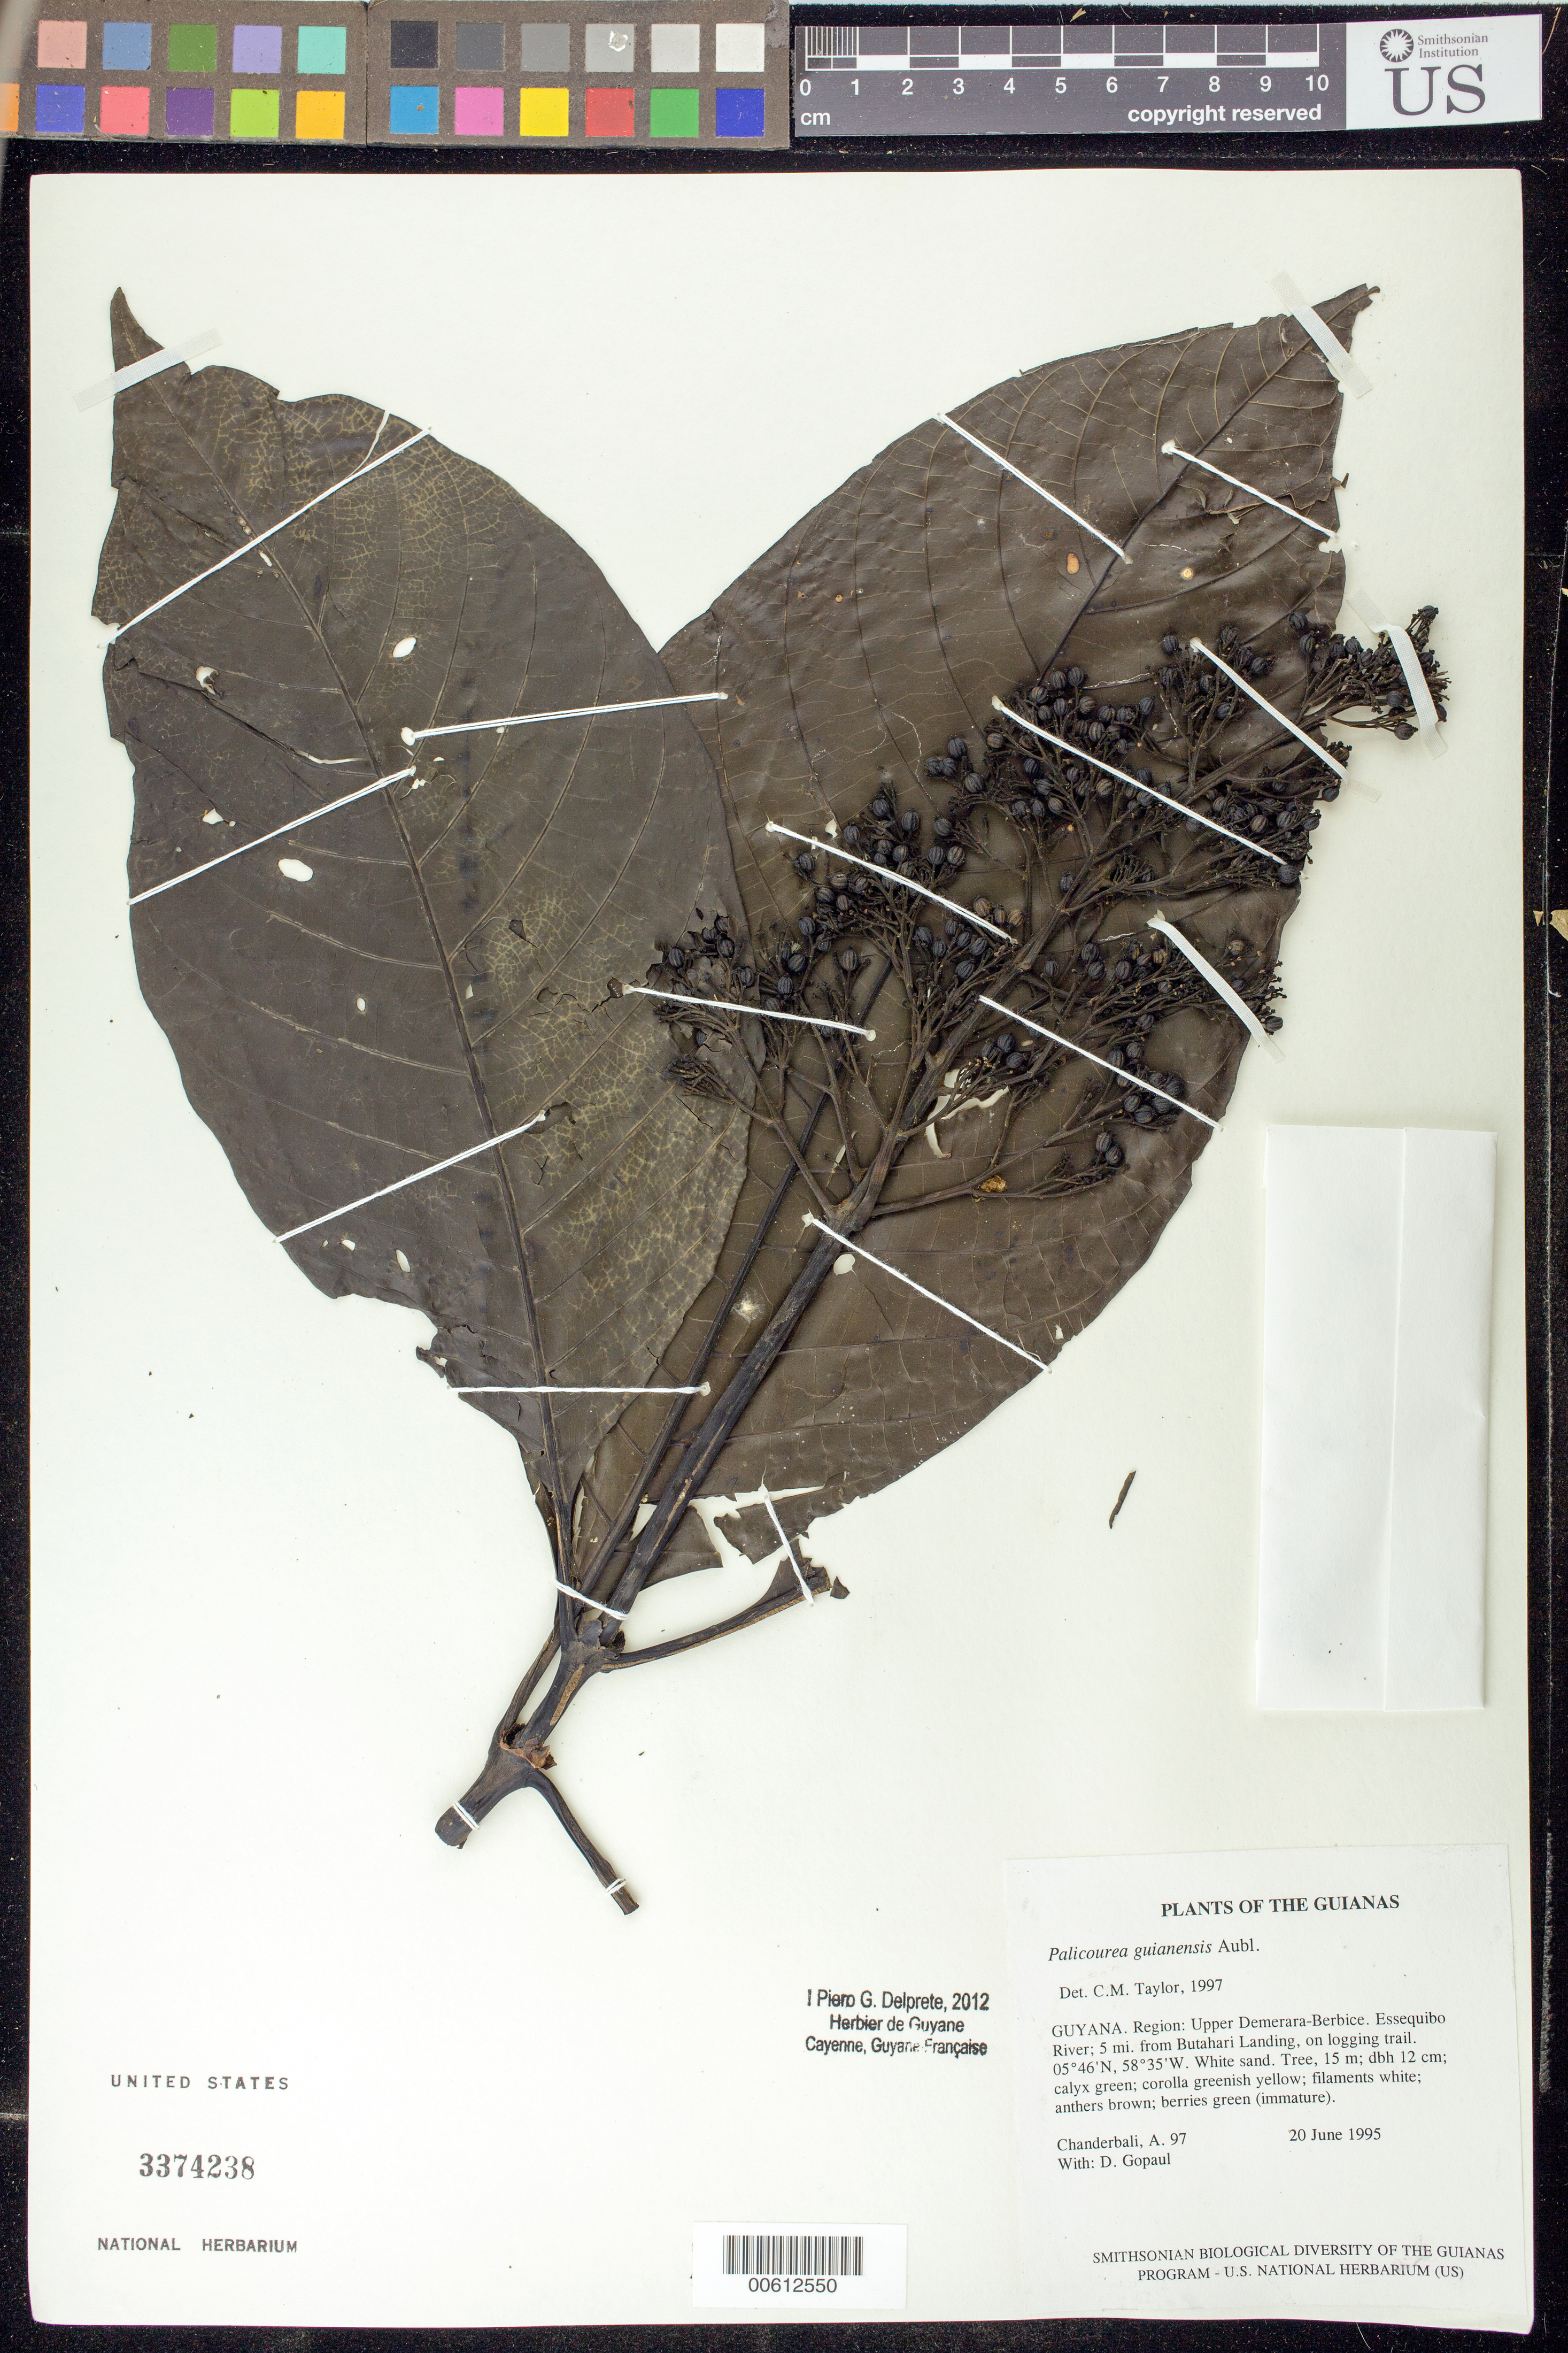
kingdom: Plantae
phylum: Tracheophyta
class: Magnoliopsida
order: Gentianales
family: Rubiaceae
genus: Palicourea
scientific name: Palicourea guianensis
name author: Aubl.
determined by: Taylor, Charlotte M.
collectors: A. S. Chanderbali & D. Gopaul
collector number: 0097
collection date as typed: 20 June 1995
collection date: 1995-06-20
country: Guyana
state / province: U. Demerara-Berbice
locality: Essequibo River; 5 mi. from Butahari Landing, on logging trail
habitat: White sand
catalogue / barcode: US 3374238